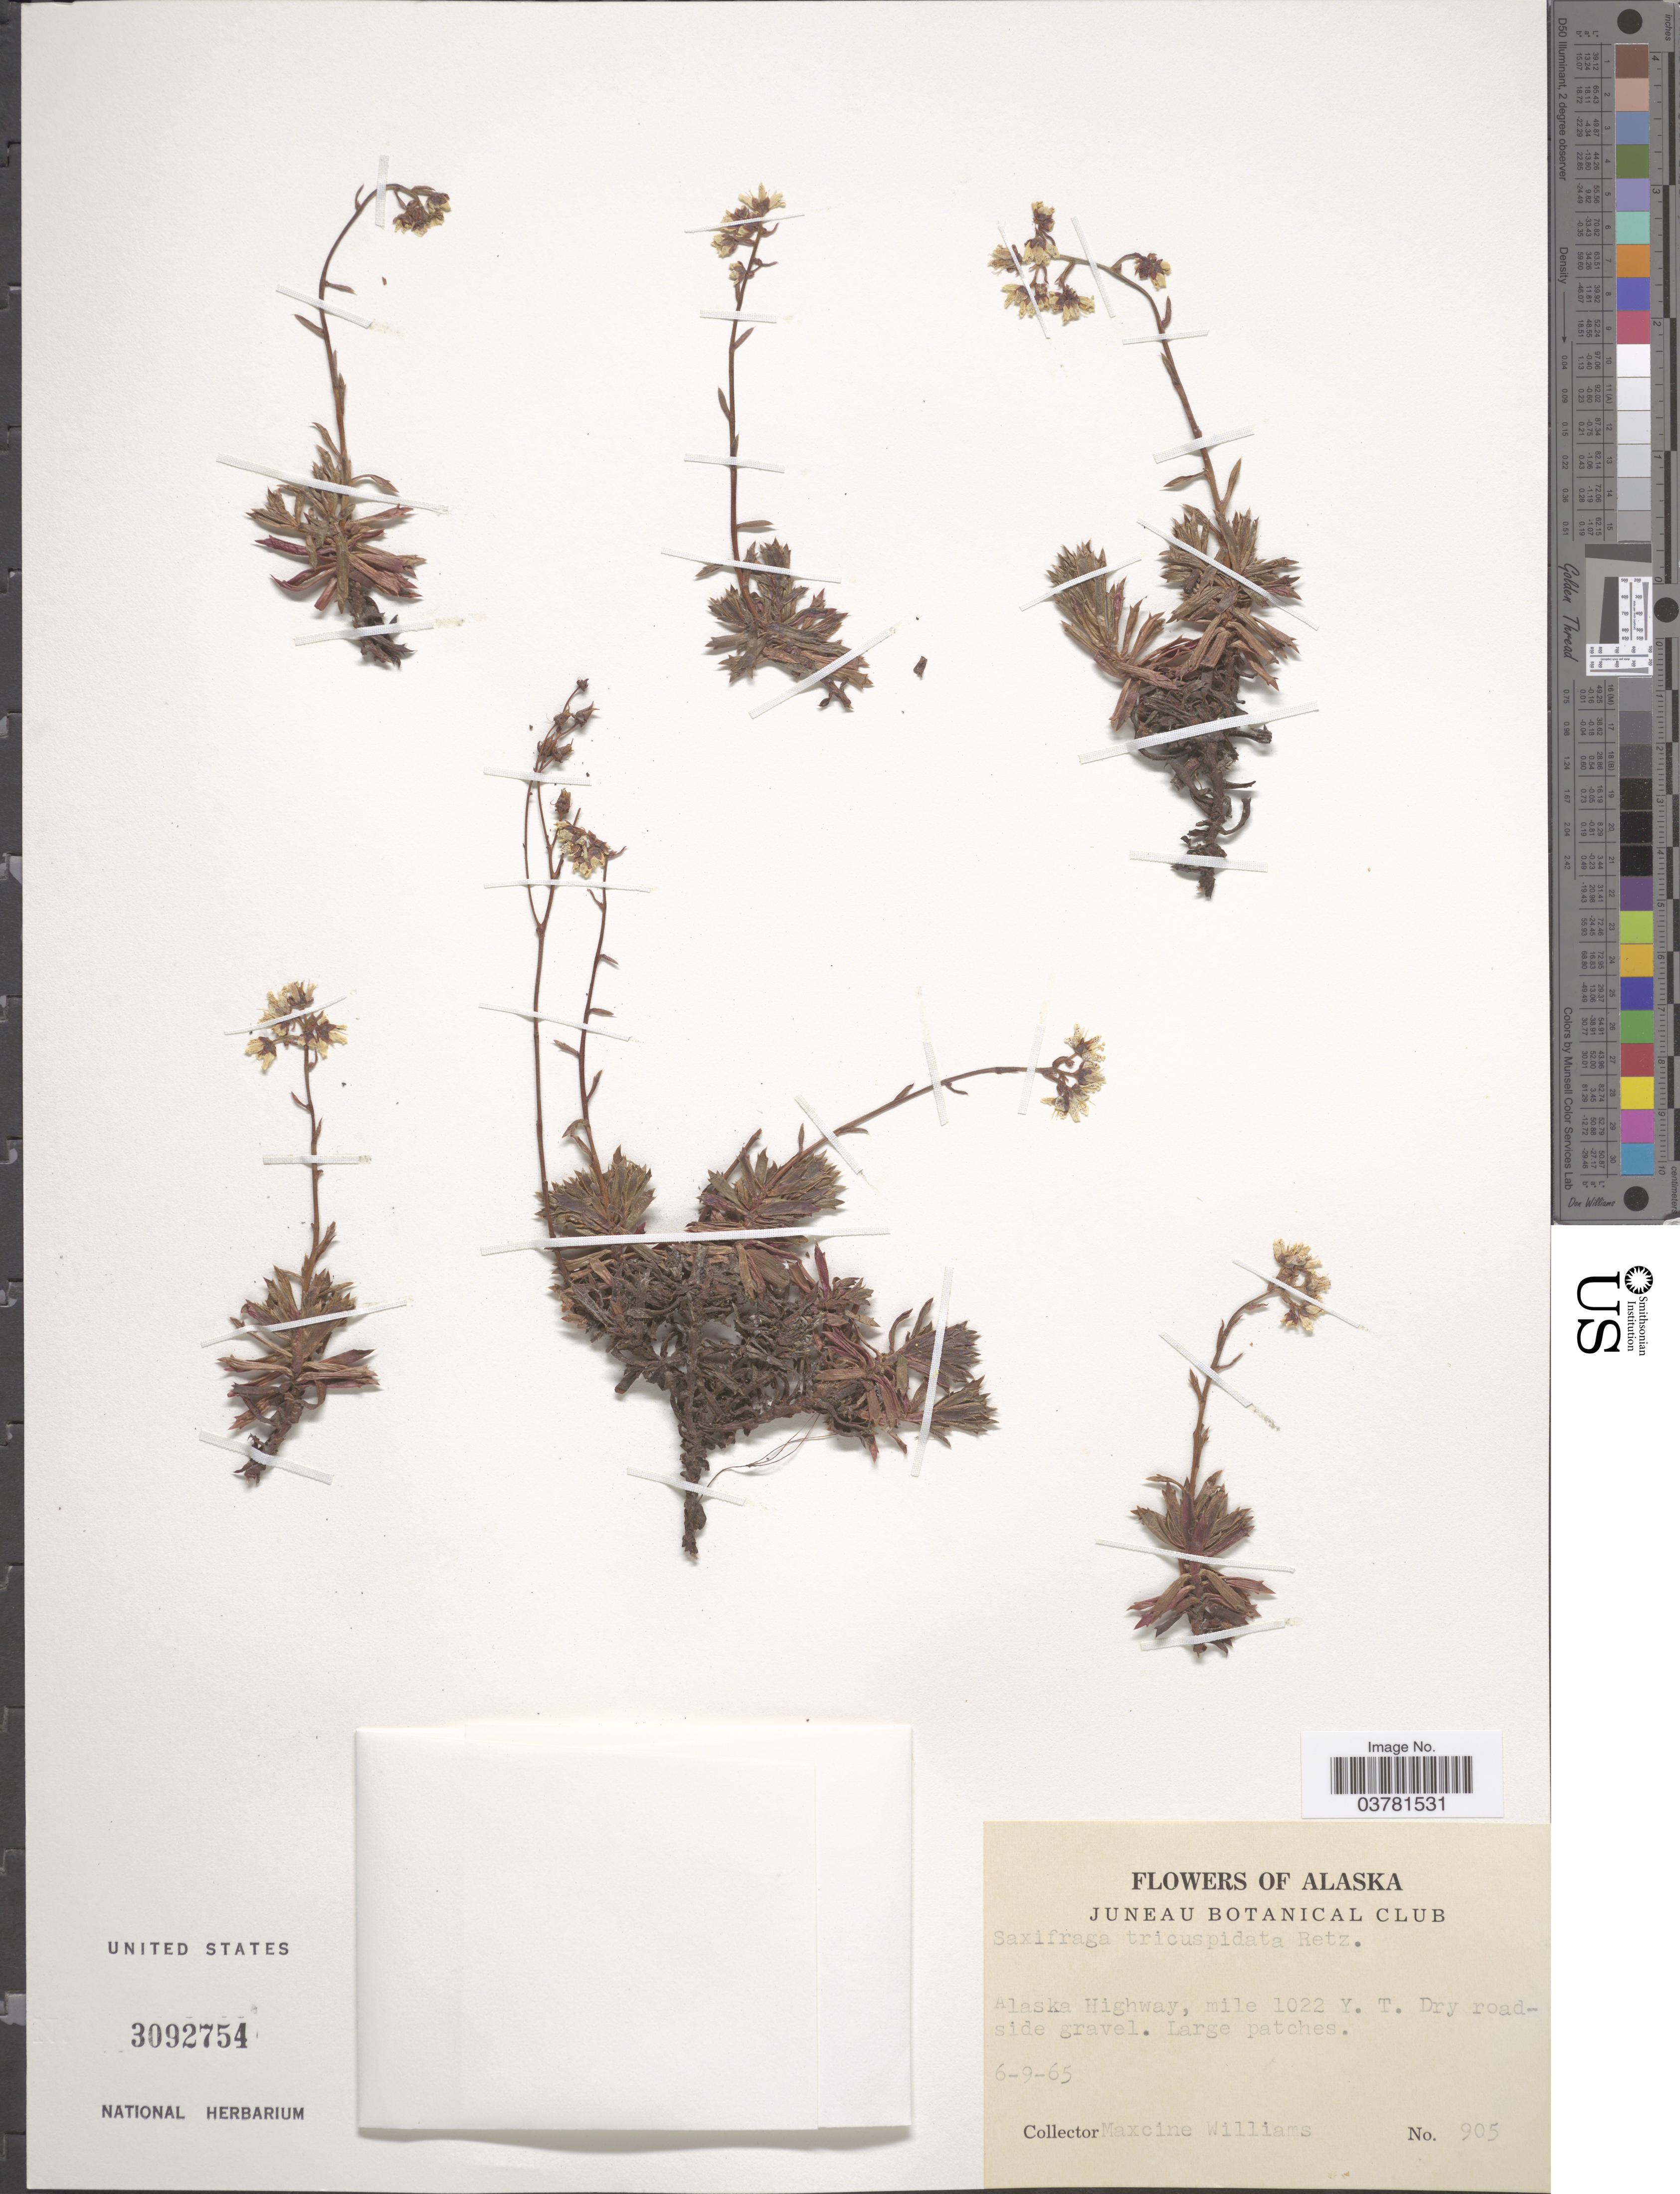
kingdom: Plantae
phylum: Tracheophyta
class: Magnoliopsida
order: Saxifragales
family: Saxifragaceae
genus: Saxifraga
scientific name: Saxifraga tricuspidata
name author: Rottb.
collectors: M. Williams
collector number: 905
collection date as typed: Transcribed d/m/y: 6/9/65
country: United States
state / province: Alaska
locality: Alaska Highway, mile 1022 Y.T.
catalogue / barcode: US 3092754